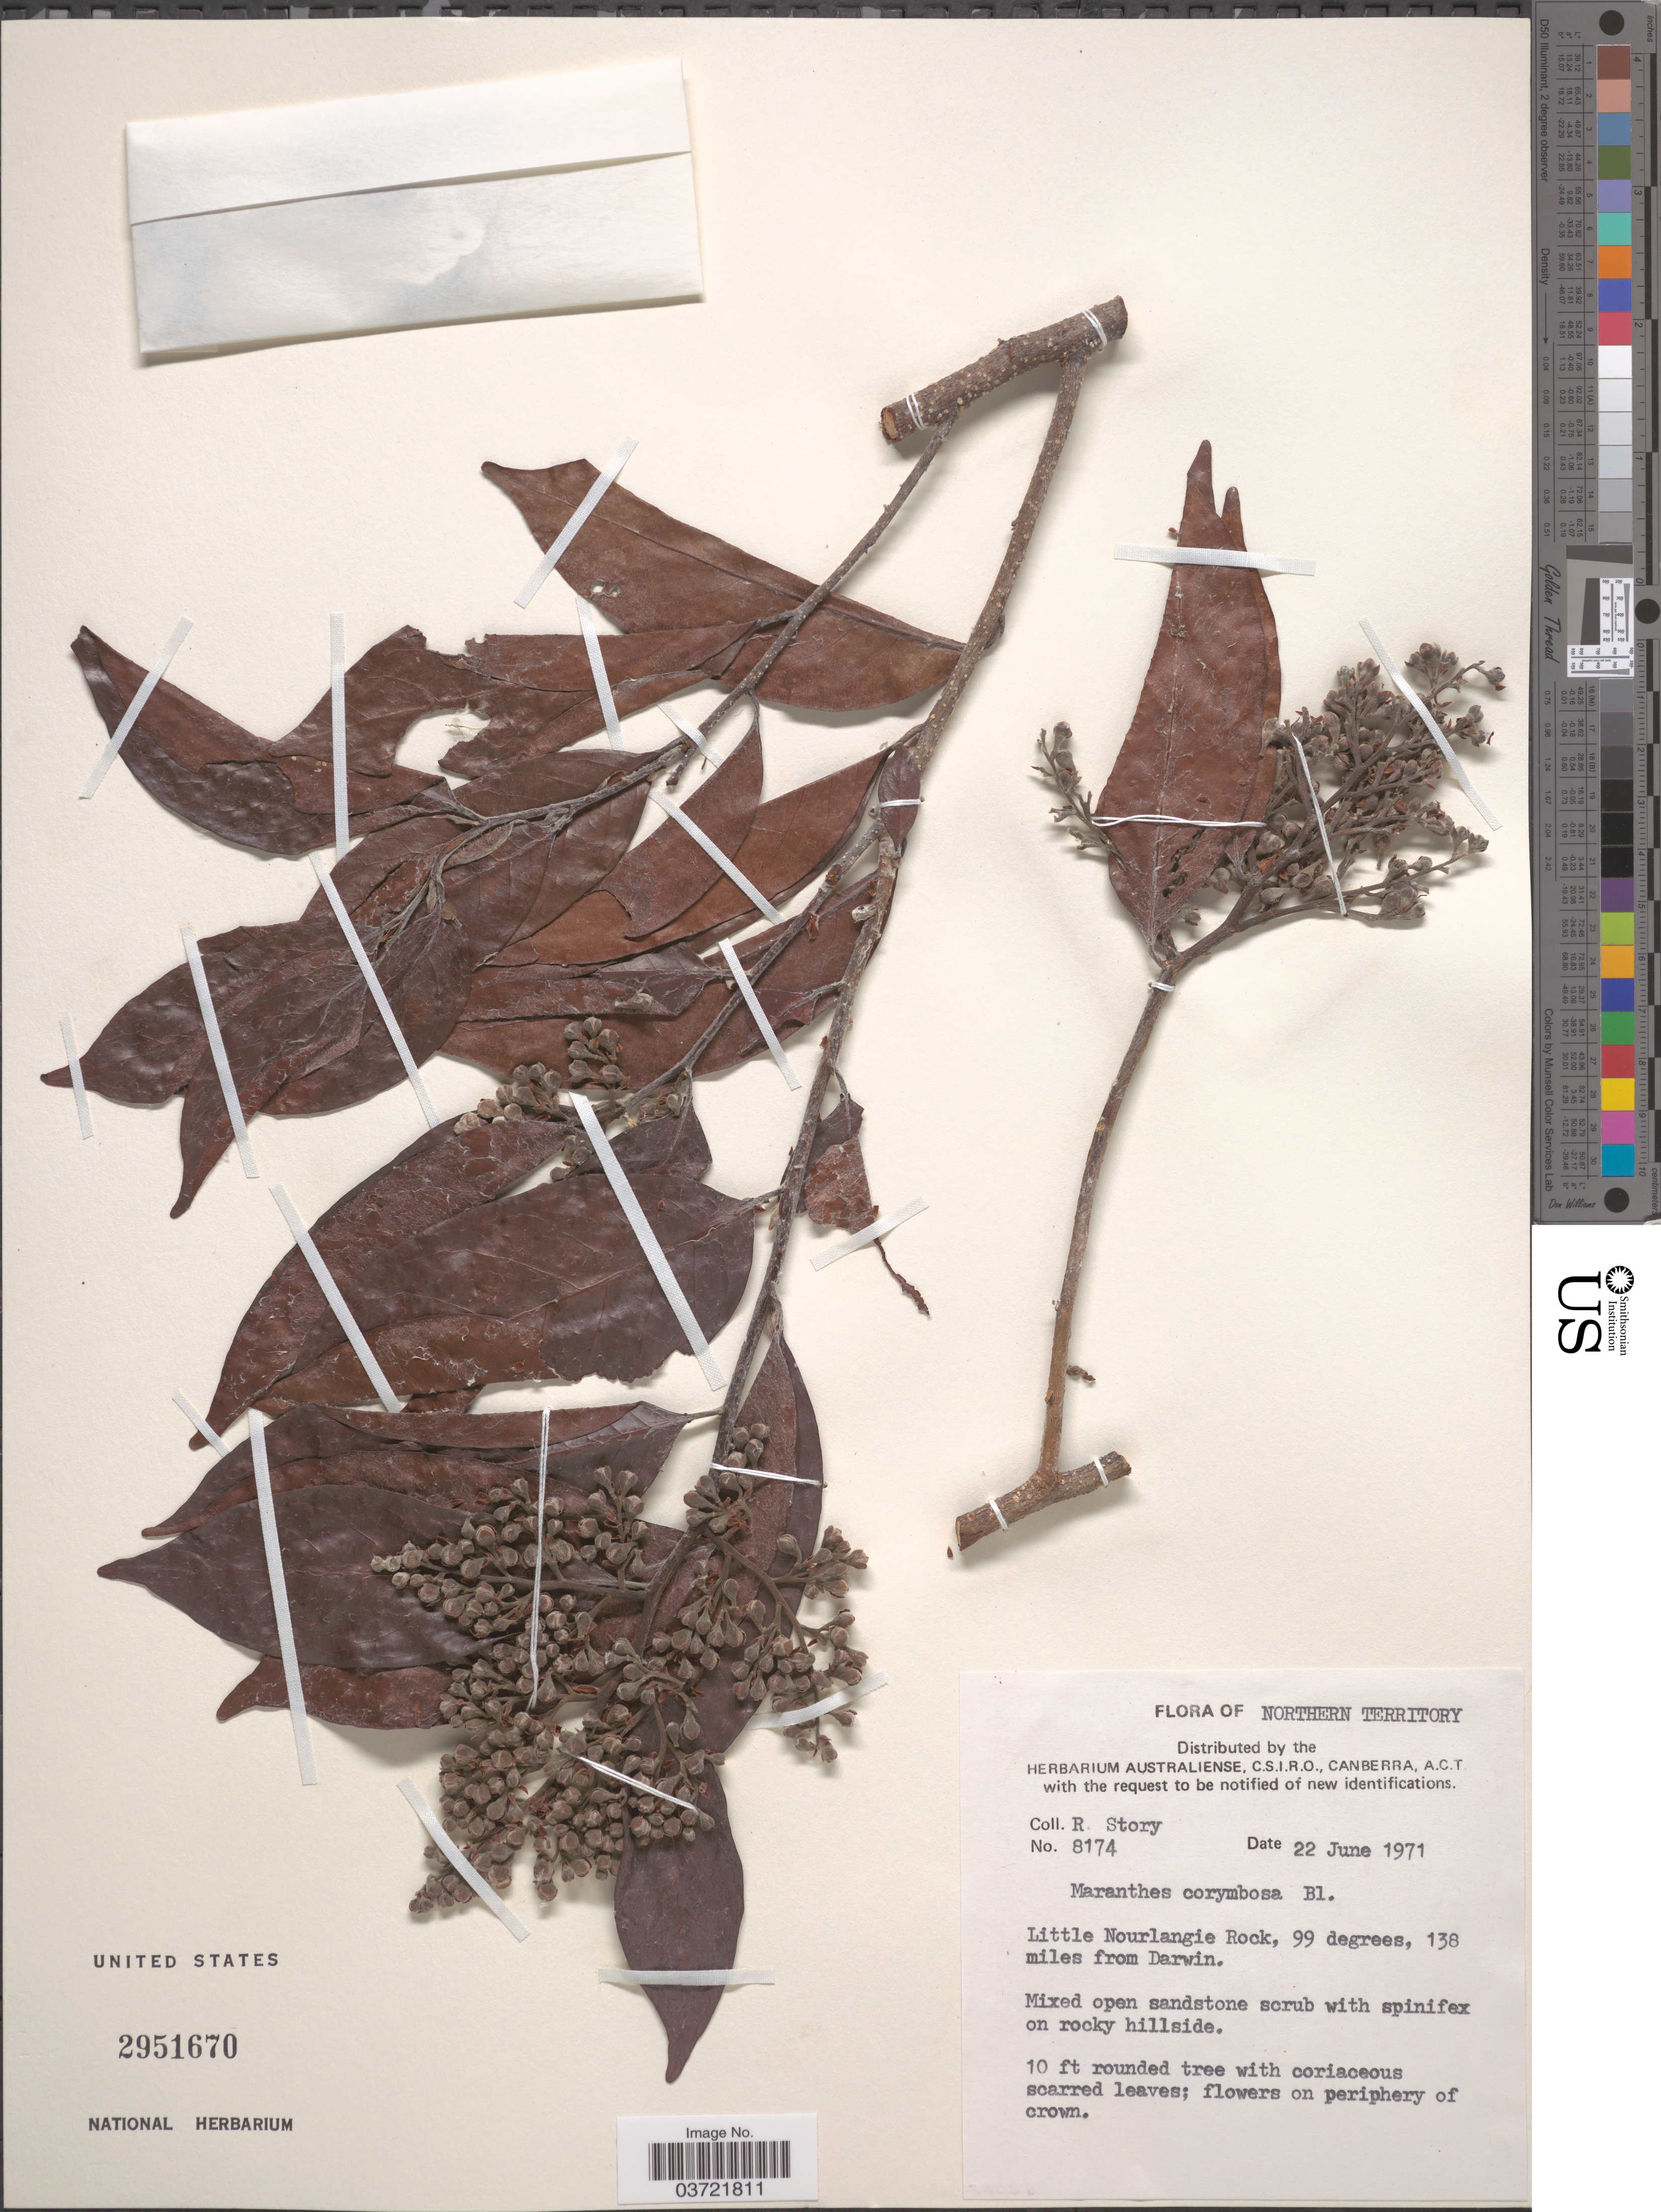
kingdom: Plantae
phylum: Tracheophyta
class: Magnoliopsida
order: Malpighiales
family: Chrysobalanaceae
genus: Maranthes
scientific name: Maranthes corymbosa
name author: Blume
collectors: R. Story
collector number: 8174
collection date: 1971-06-22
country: Australia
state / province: Northern Territory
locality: Little Nourlangie Rock, 99 degrees, 138 miles from Darwin.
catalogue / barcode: US 2951670